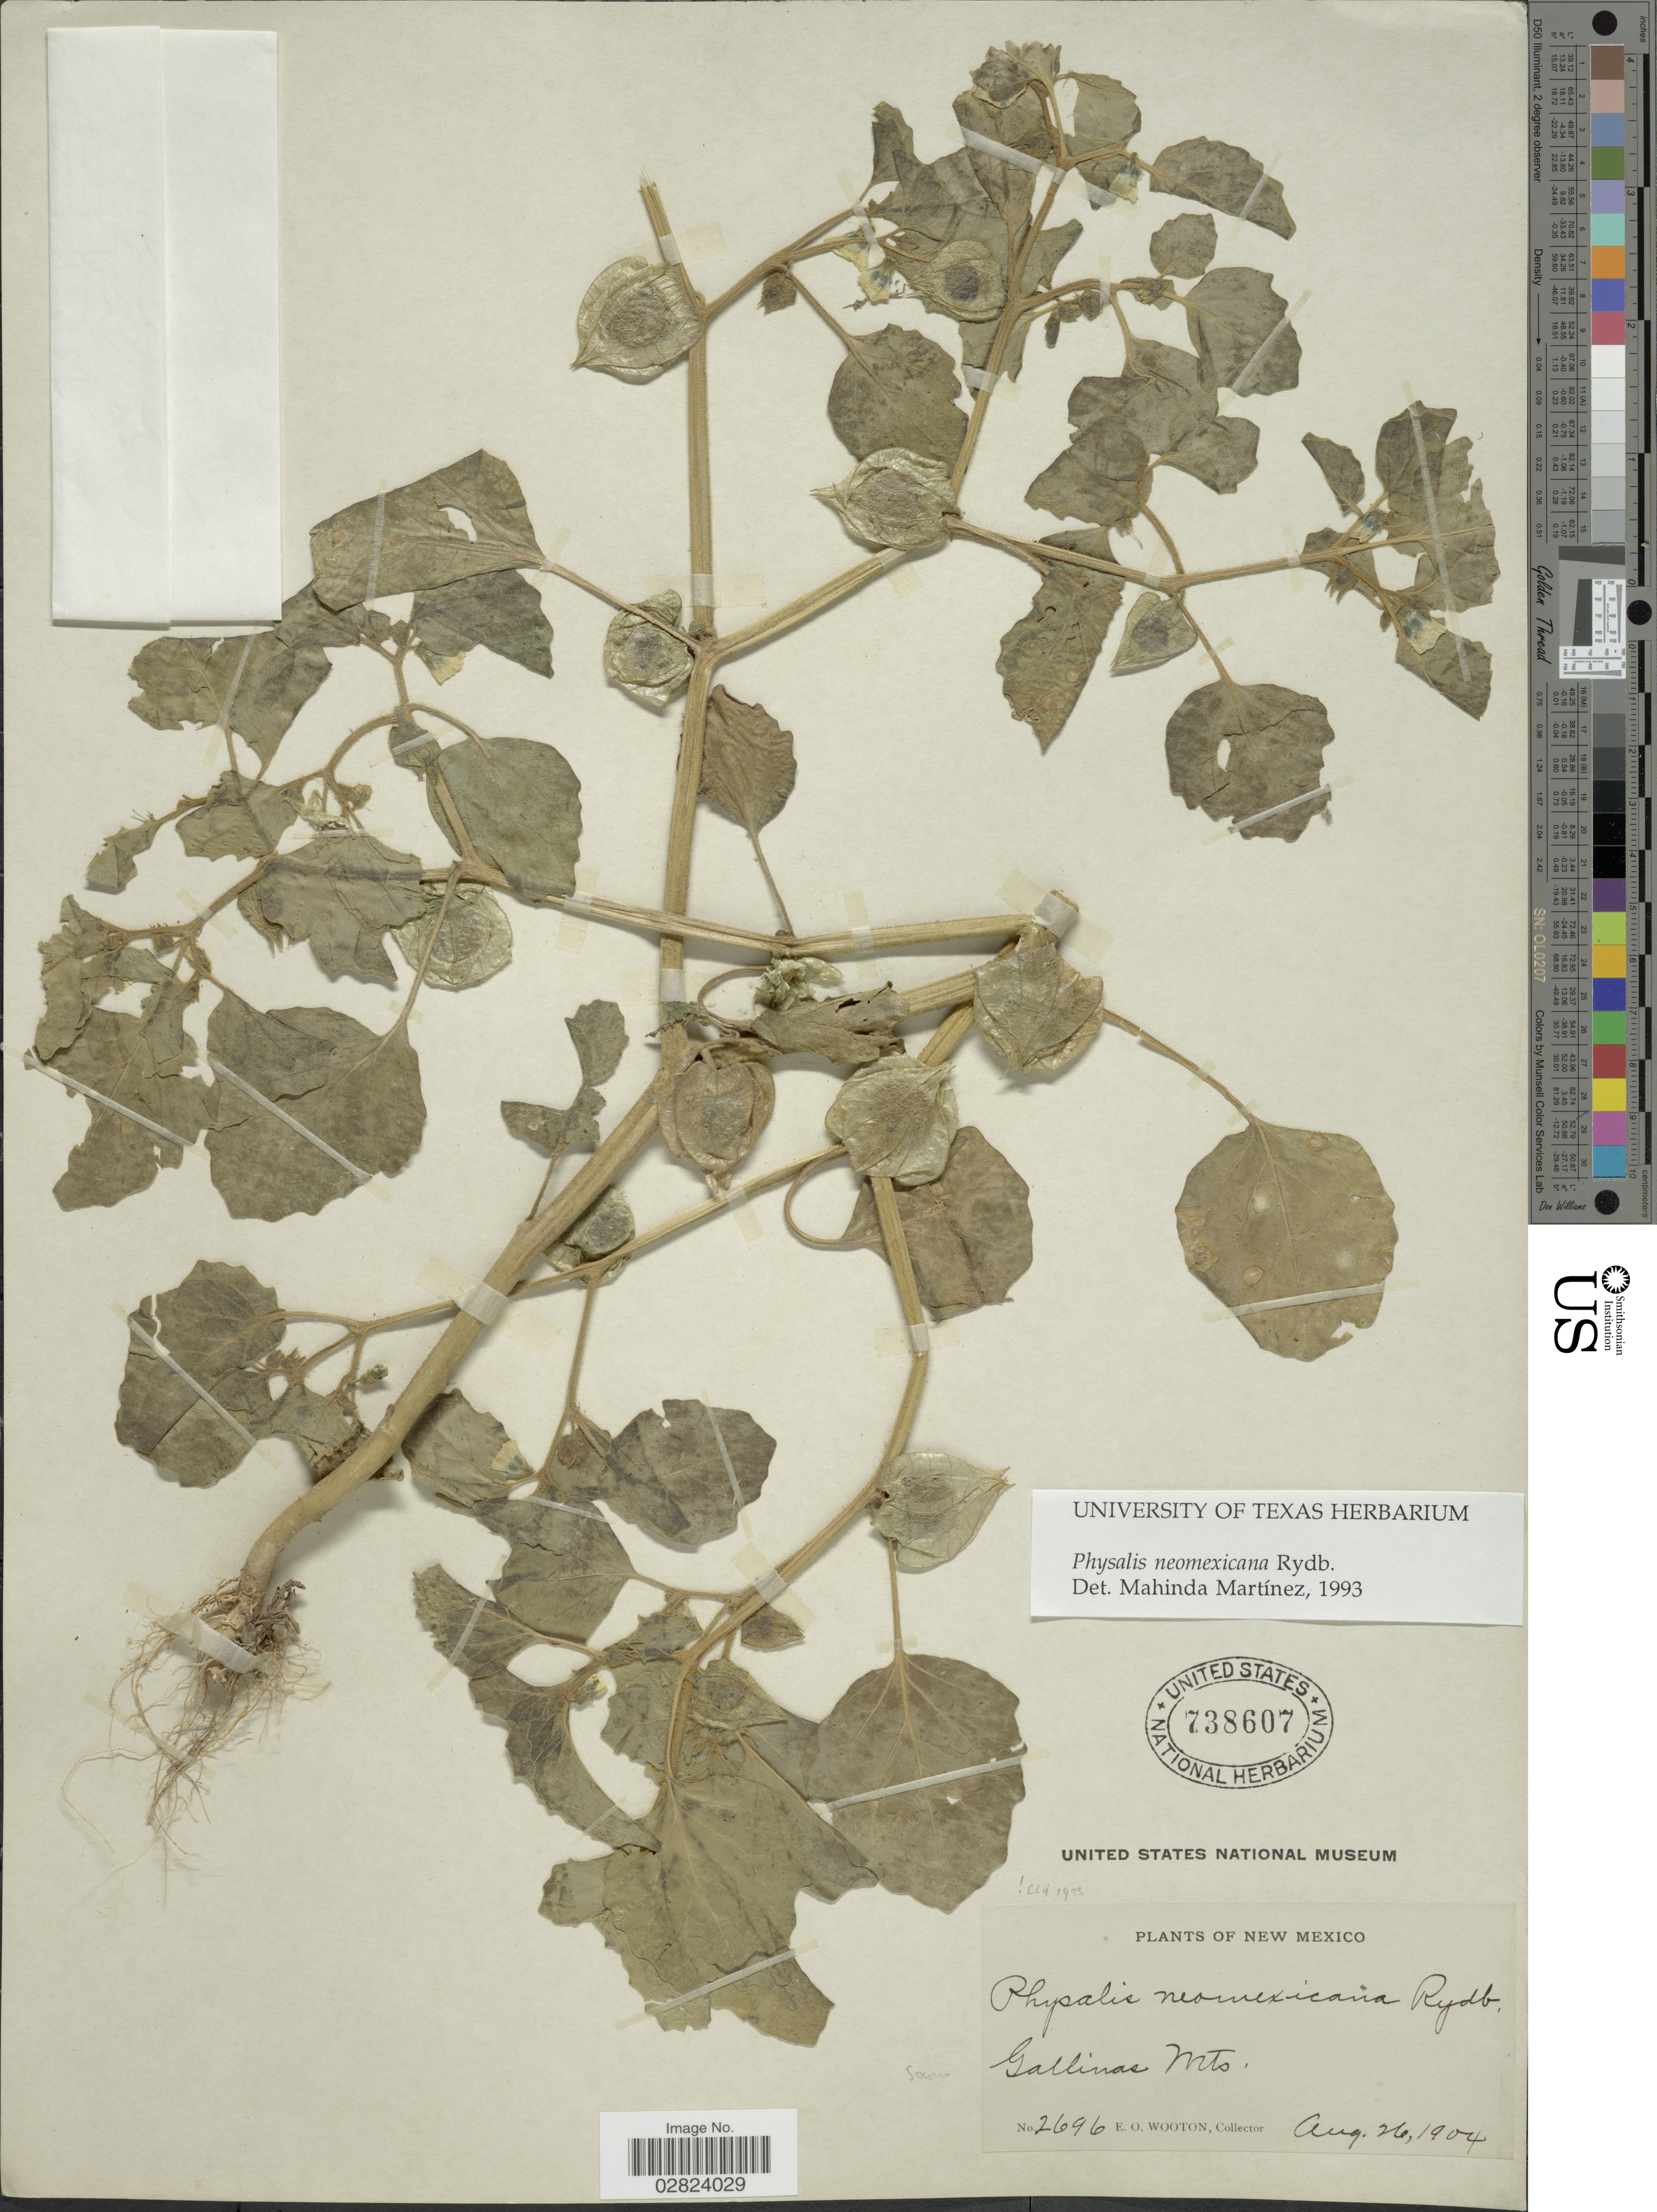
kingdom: Plantae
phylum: Tracheophyta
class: Magnoliopsida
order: Solanales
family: Solanaceae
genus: Physalis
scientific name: Physalis neomexicana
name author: Rydb.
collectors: E. O. Wooton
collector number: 2696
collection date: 1904-08-26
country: United States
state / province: New Mexico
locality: Gallinas Mts.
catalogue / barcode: US 738607